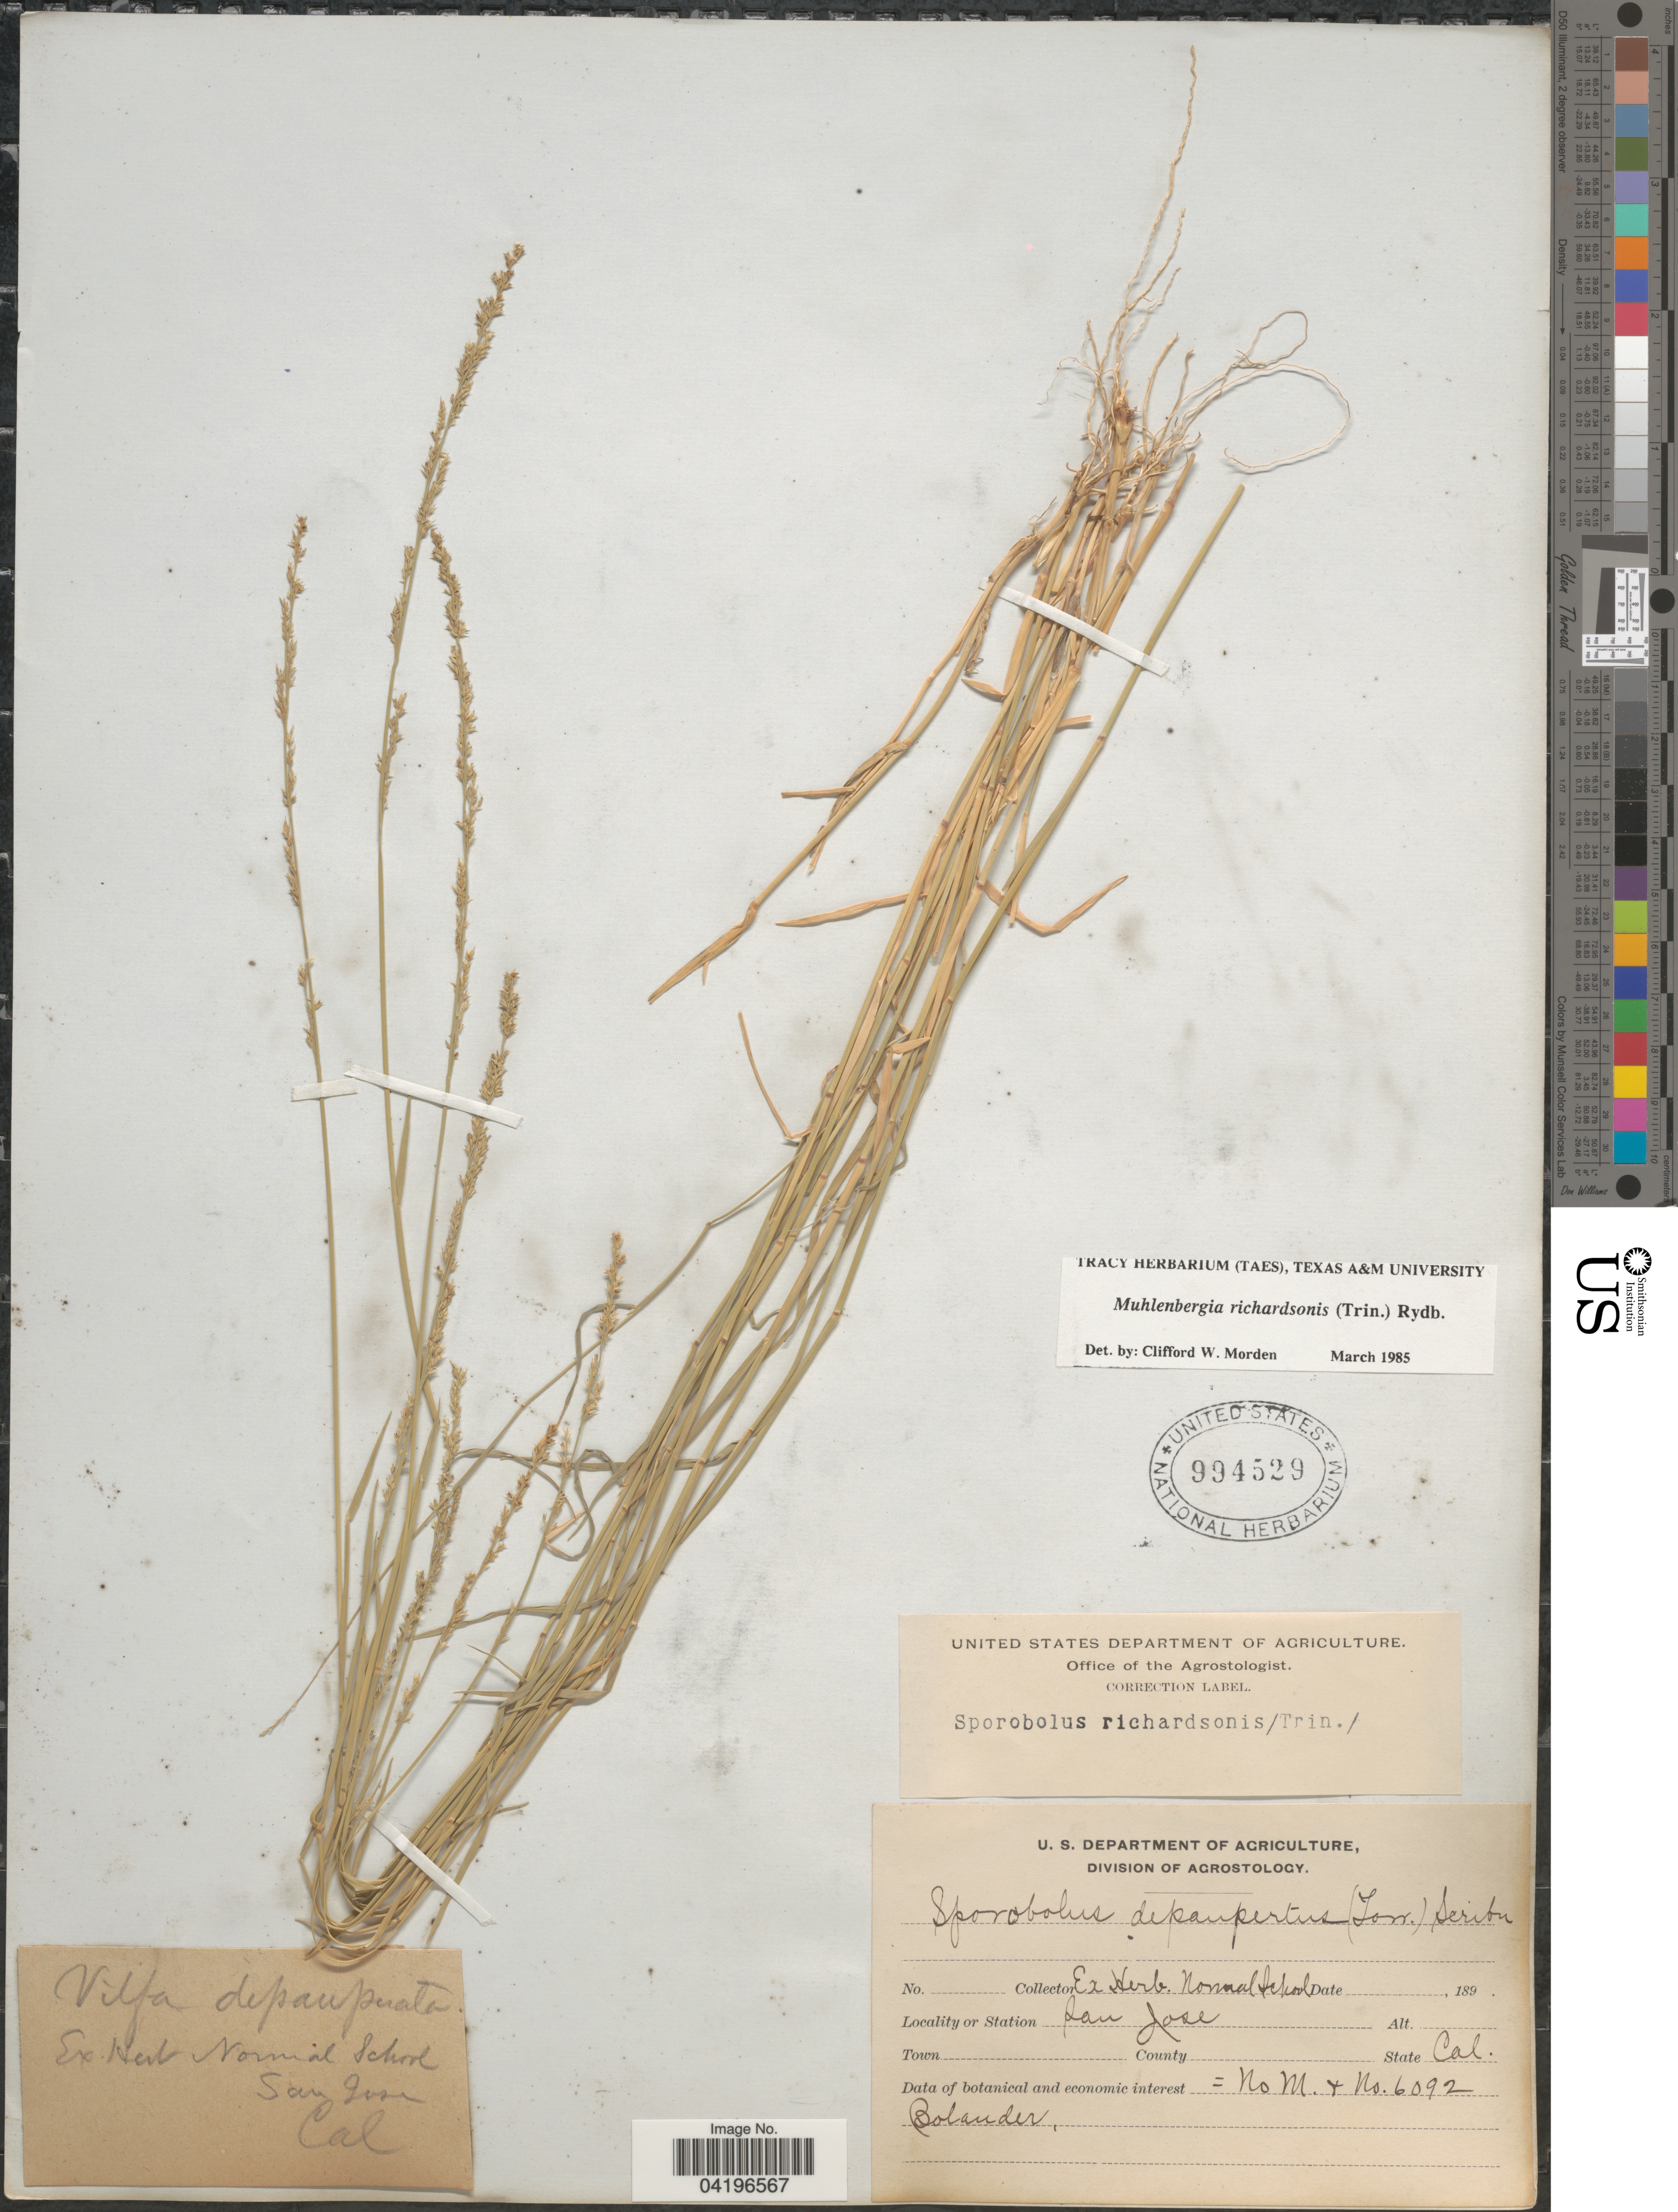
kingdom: Plantae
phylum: Tracheophyta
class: Liliopsida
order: Poales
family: Poaceae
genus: Muhlenbergia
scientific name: Muhlenbergia richardsonis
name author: (Trin.) Rydb.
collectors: ex herb. Normal School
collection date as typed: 189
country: United States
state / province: California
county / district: Santa Clara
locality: San Jose.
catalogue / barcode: US 994529